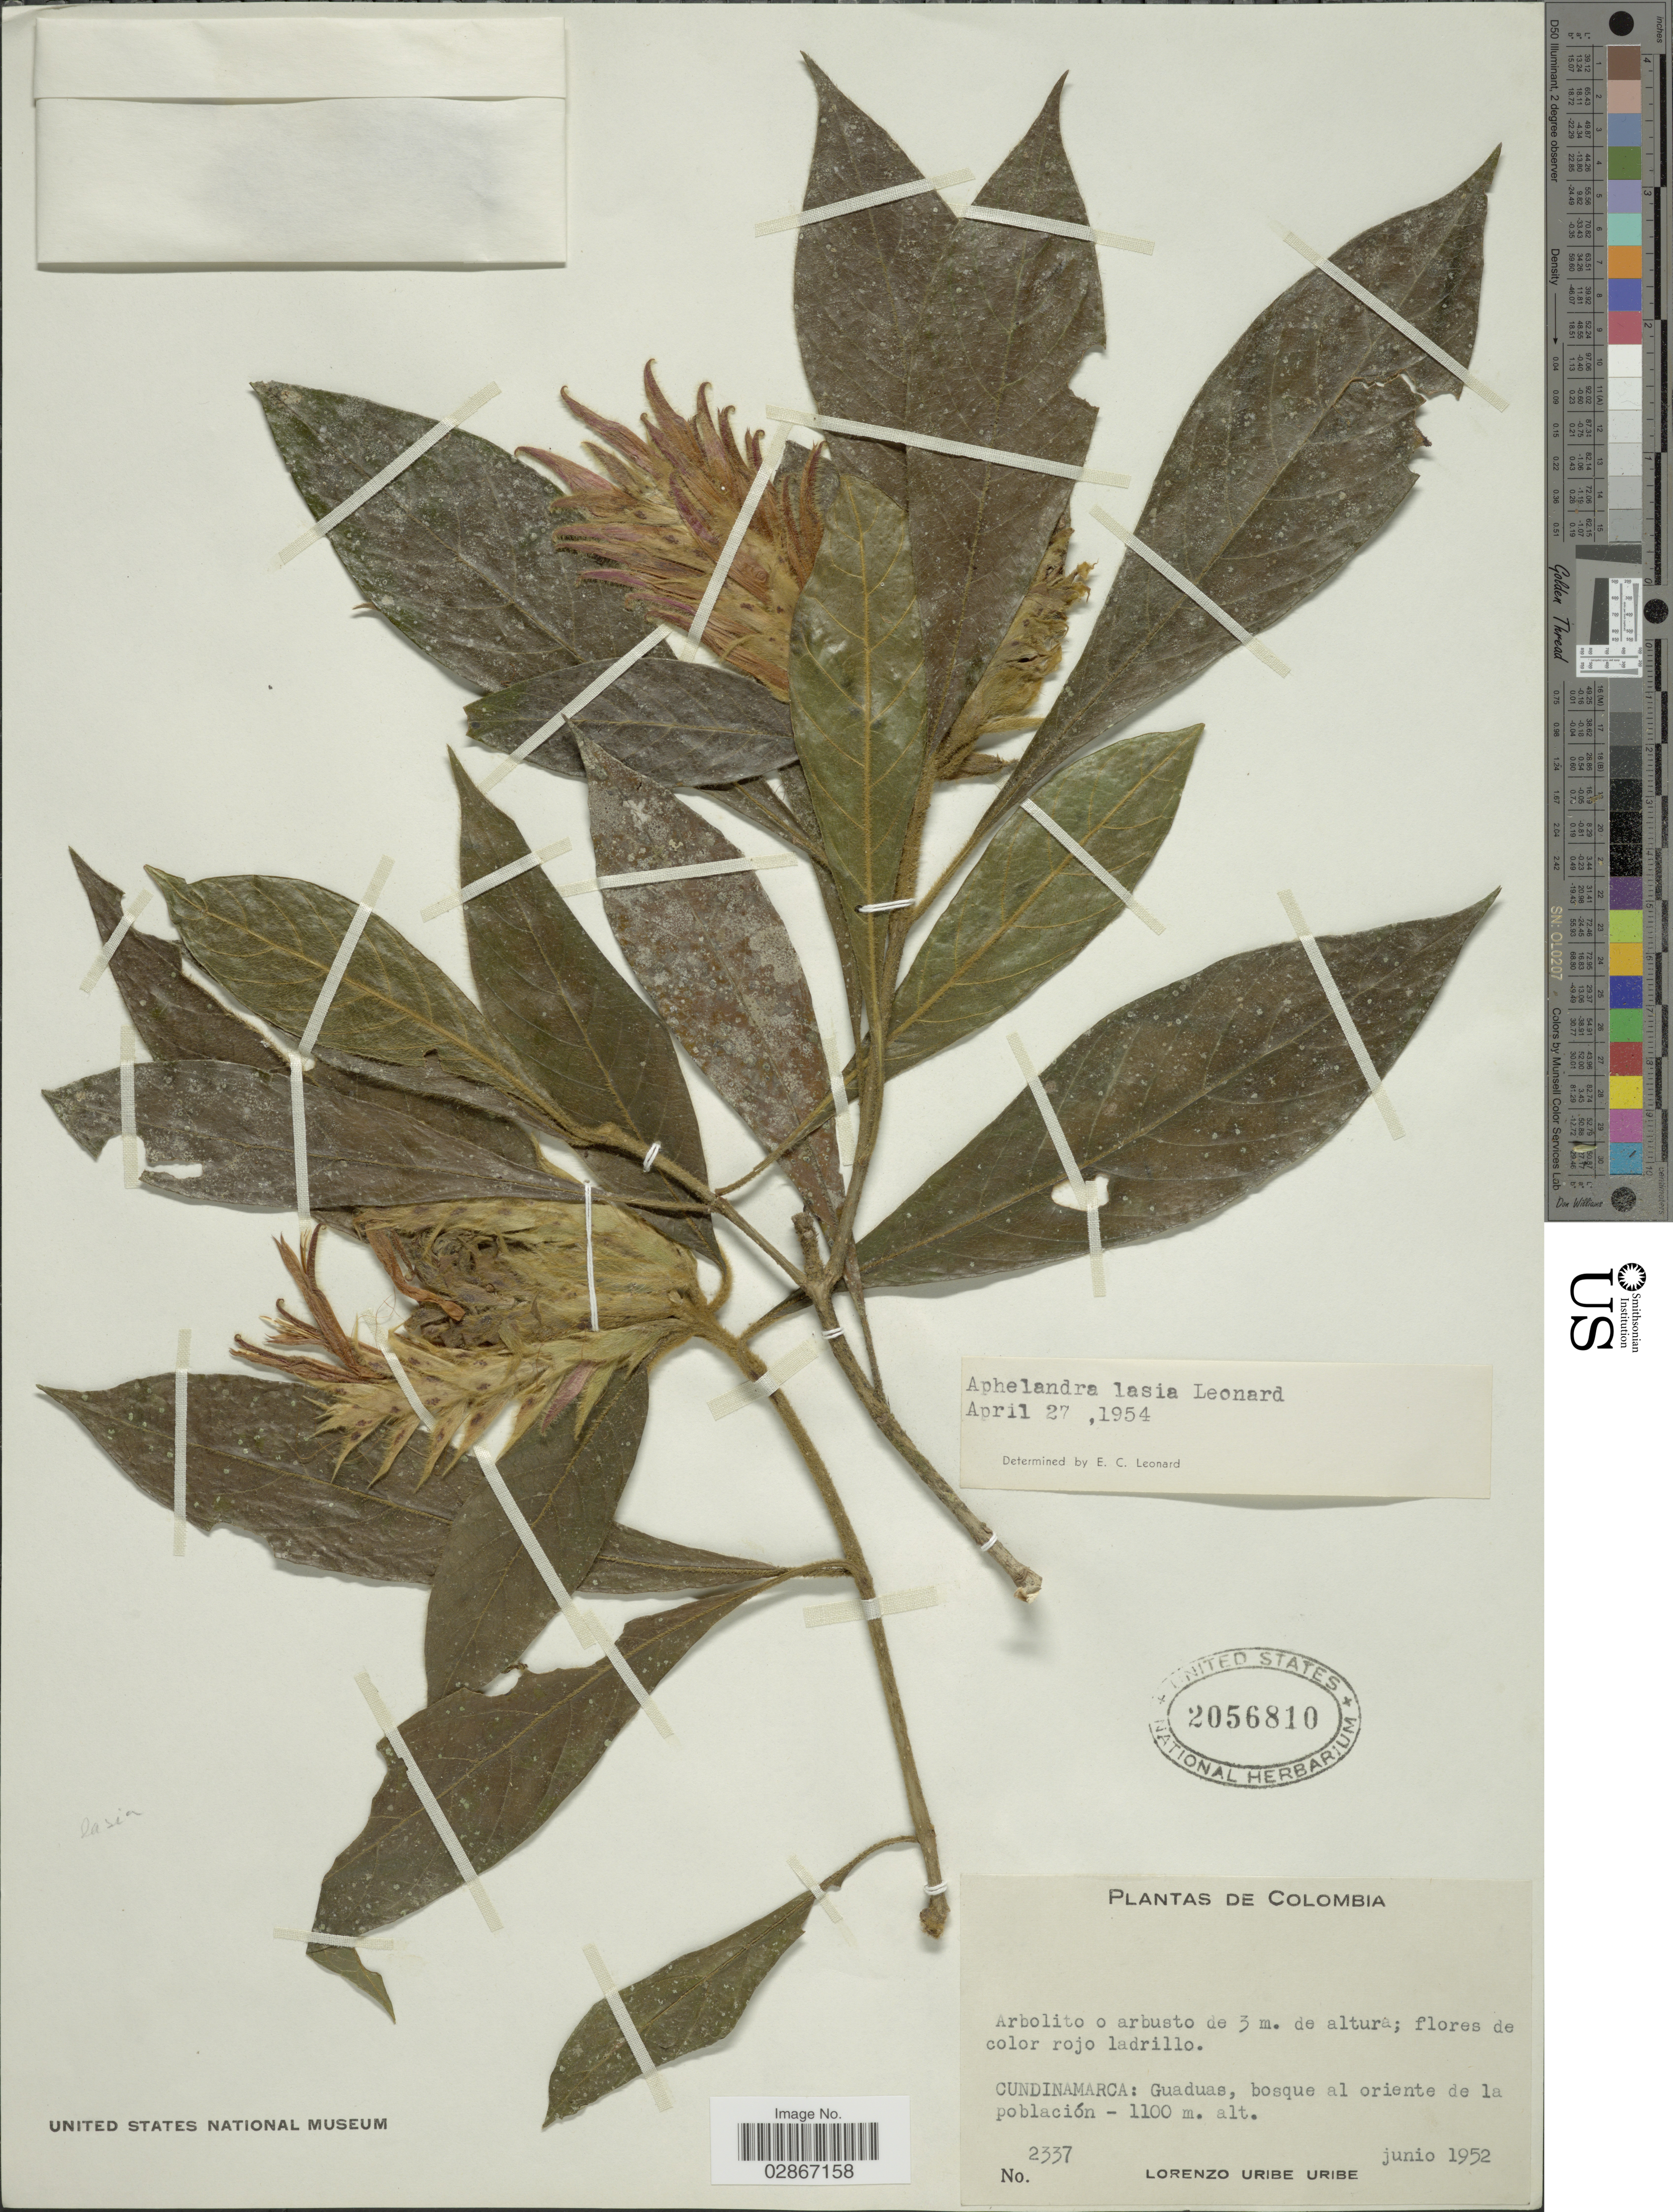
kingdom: Plantae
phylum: Tracheophyta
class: Magnoliopsida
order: Lamiales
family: Acanthaceae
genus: Aphelandra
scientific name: Aphelandra lasia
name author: Leonard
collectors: L. Uribe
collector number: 2337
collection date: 1952-06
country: Colombia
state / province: Cundinamarca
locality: Guaduas, bosque al oriente de la población.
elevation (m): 1100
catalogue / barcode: US 2056810